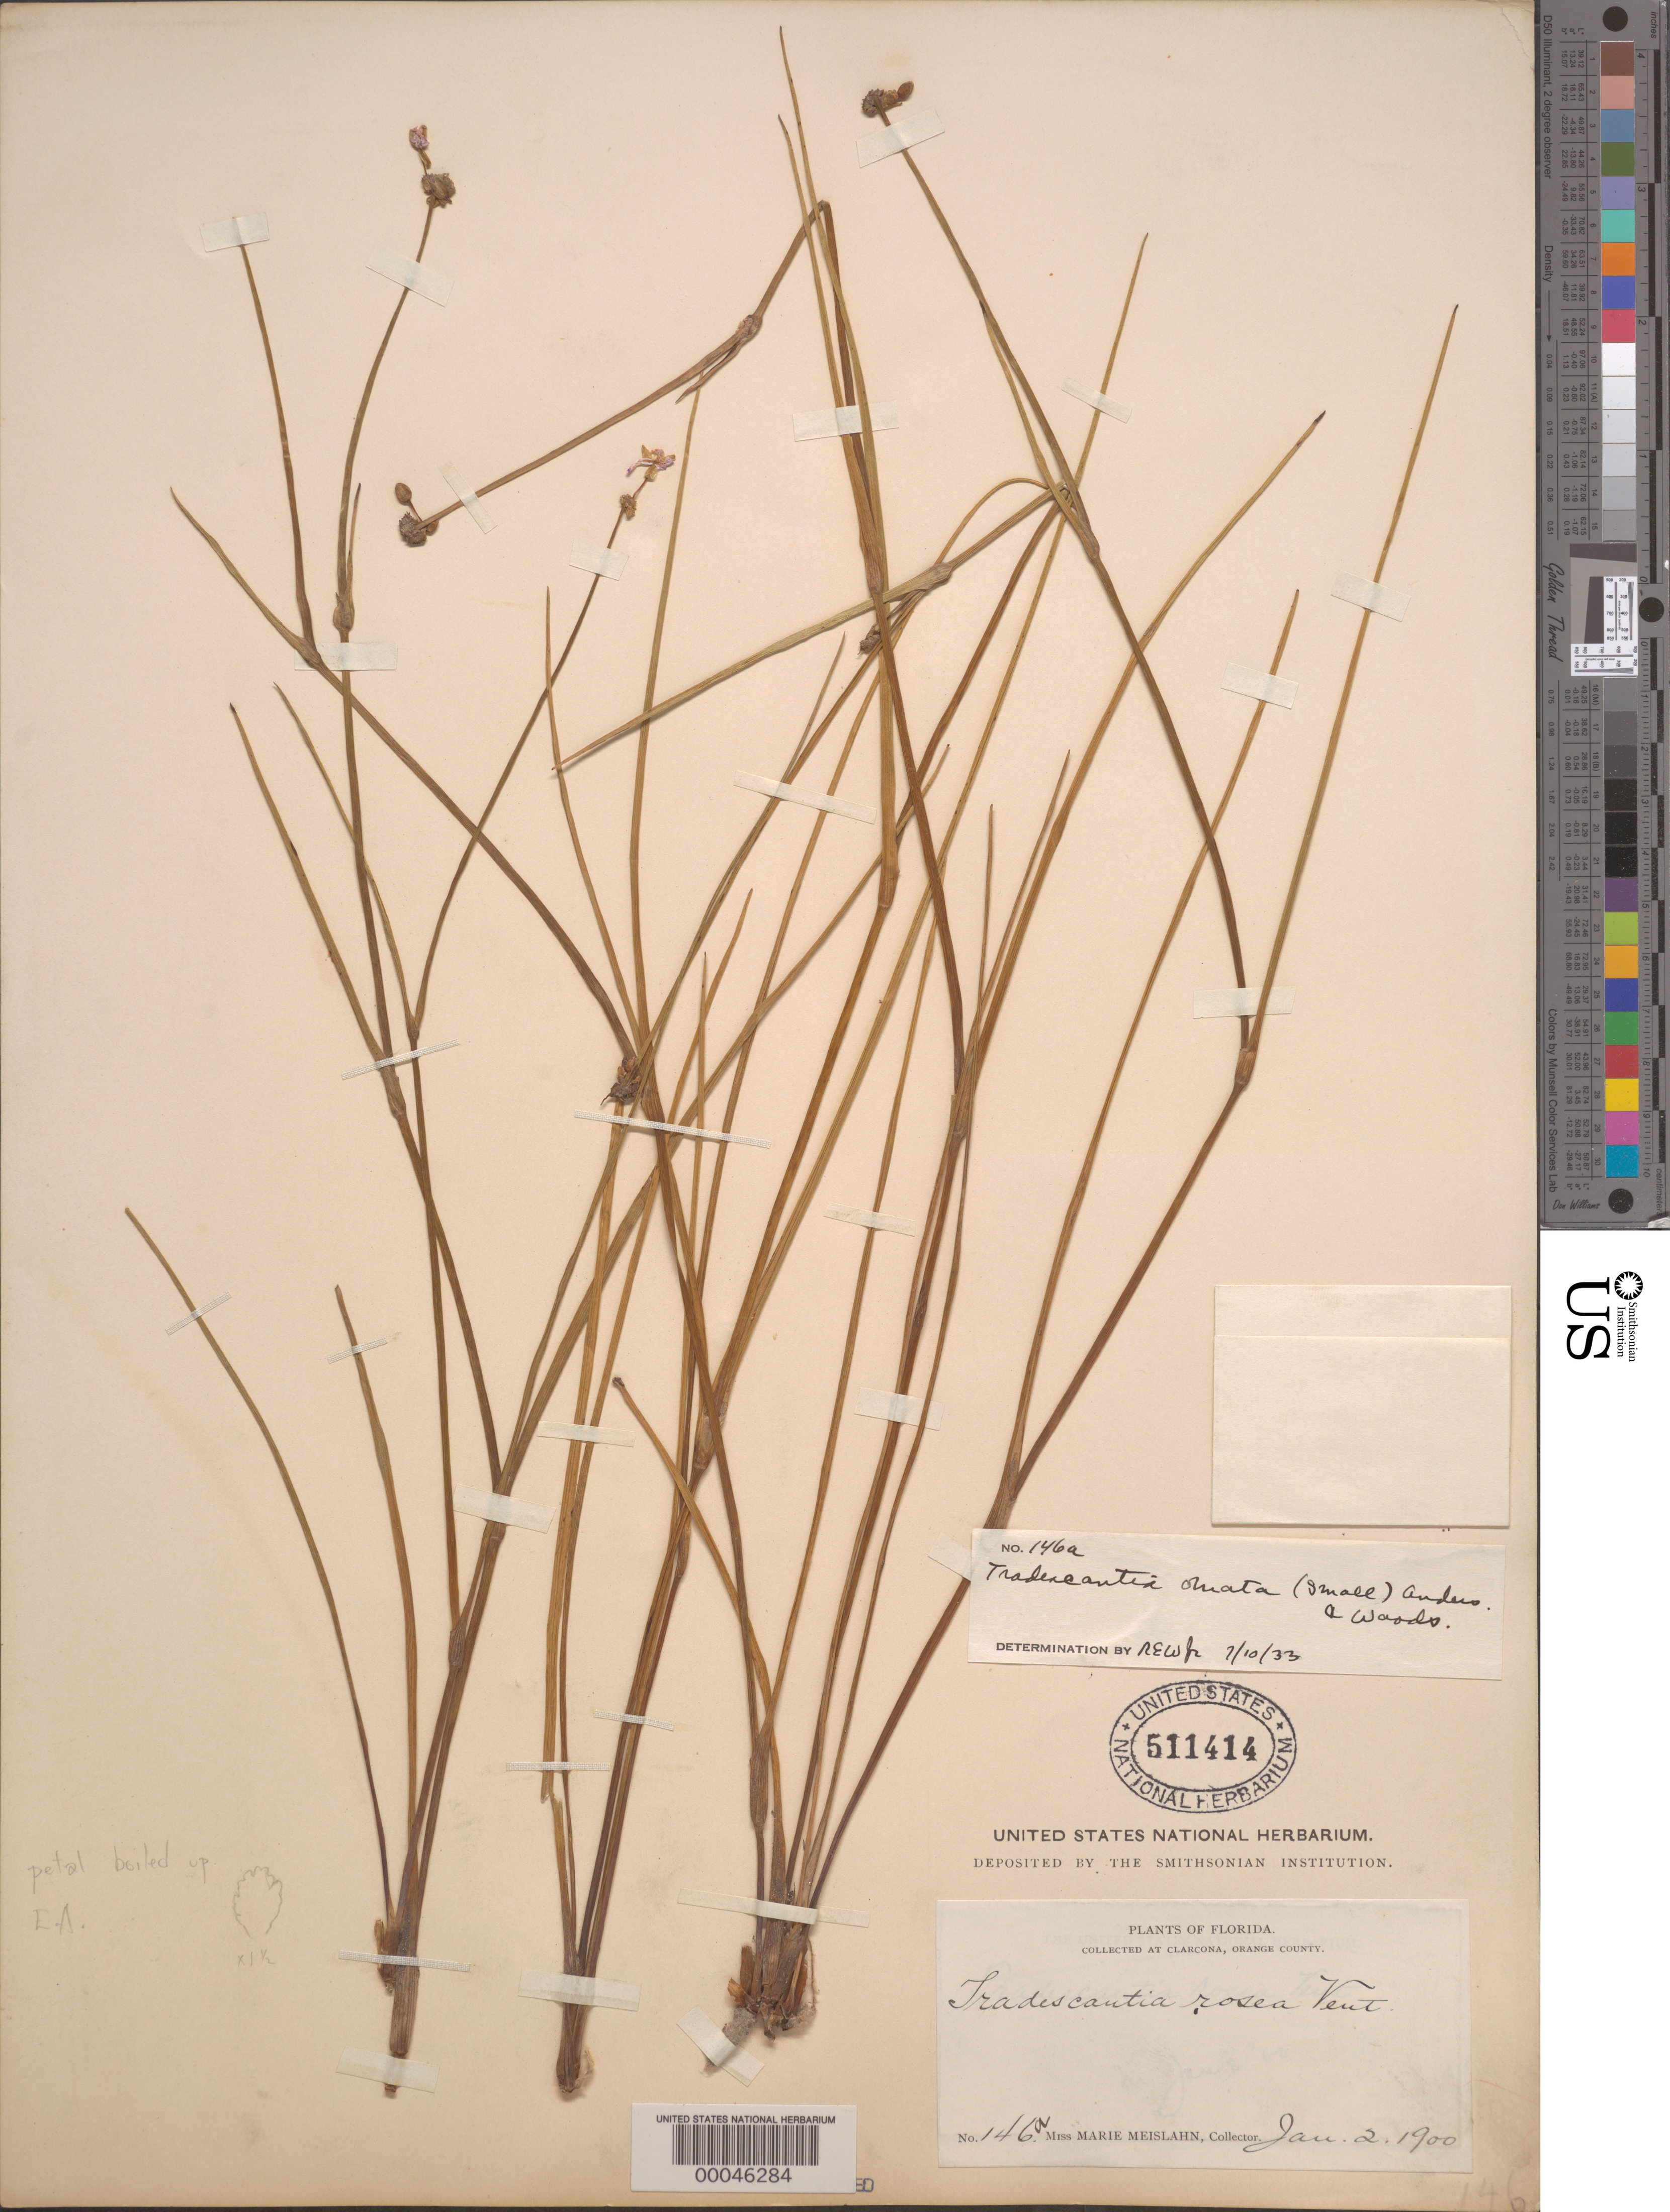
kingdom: Plantae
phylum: Tracheophyta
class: Liliopsida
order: Commelinales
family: Commelinaceae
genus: Cuthbertia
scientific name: Cuthbertia ornata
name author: Small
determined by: Strong, Mark T., (BOT), Smithsonian Institution - National Museum of Natural History (UNITED STATES)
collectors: M. Meislahn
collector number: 146a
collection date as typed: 02 Jan 1900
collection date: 1900-01-02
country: United States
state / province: Florida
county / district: Orange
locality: Clarcona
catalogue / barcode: US 511414